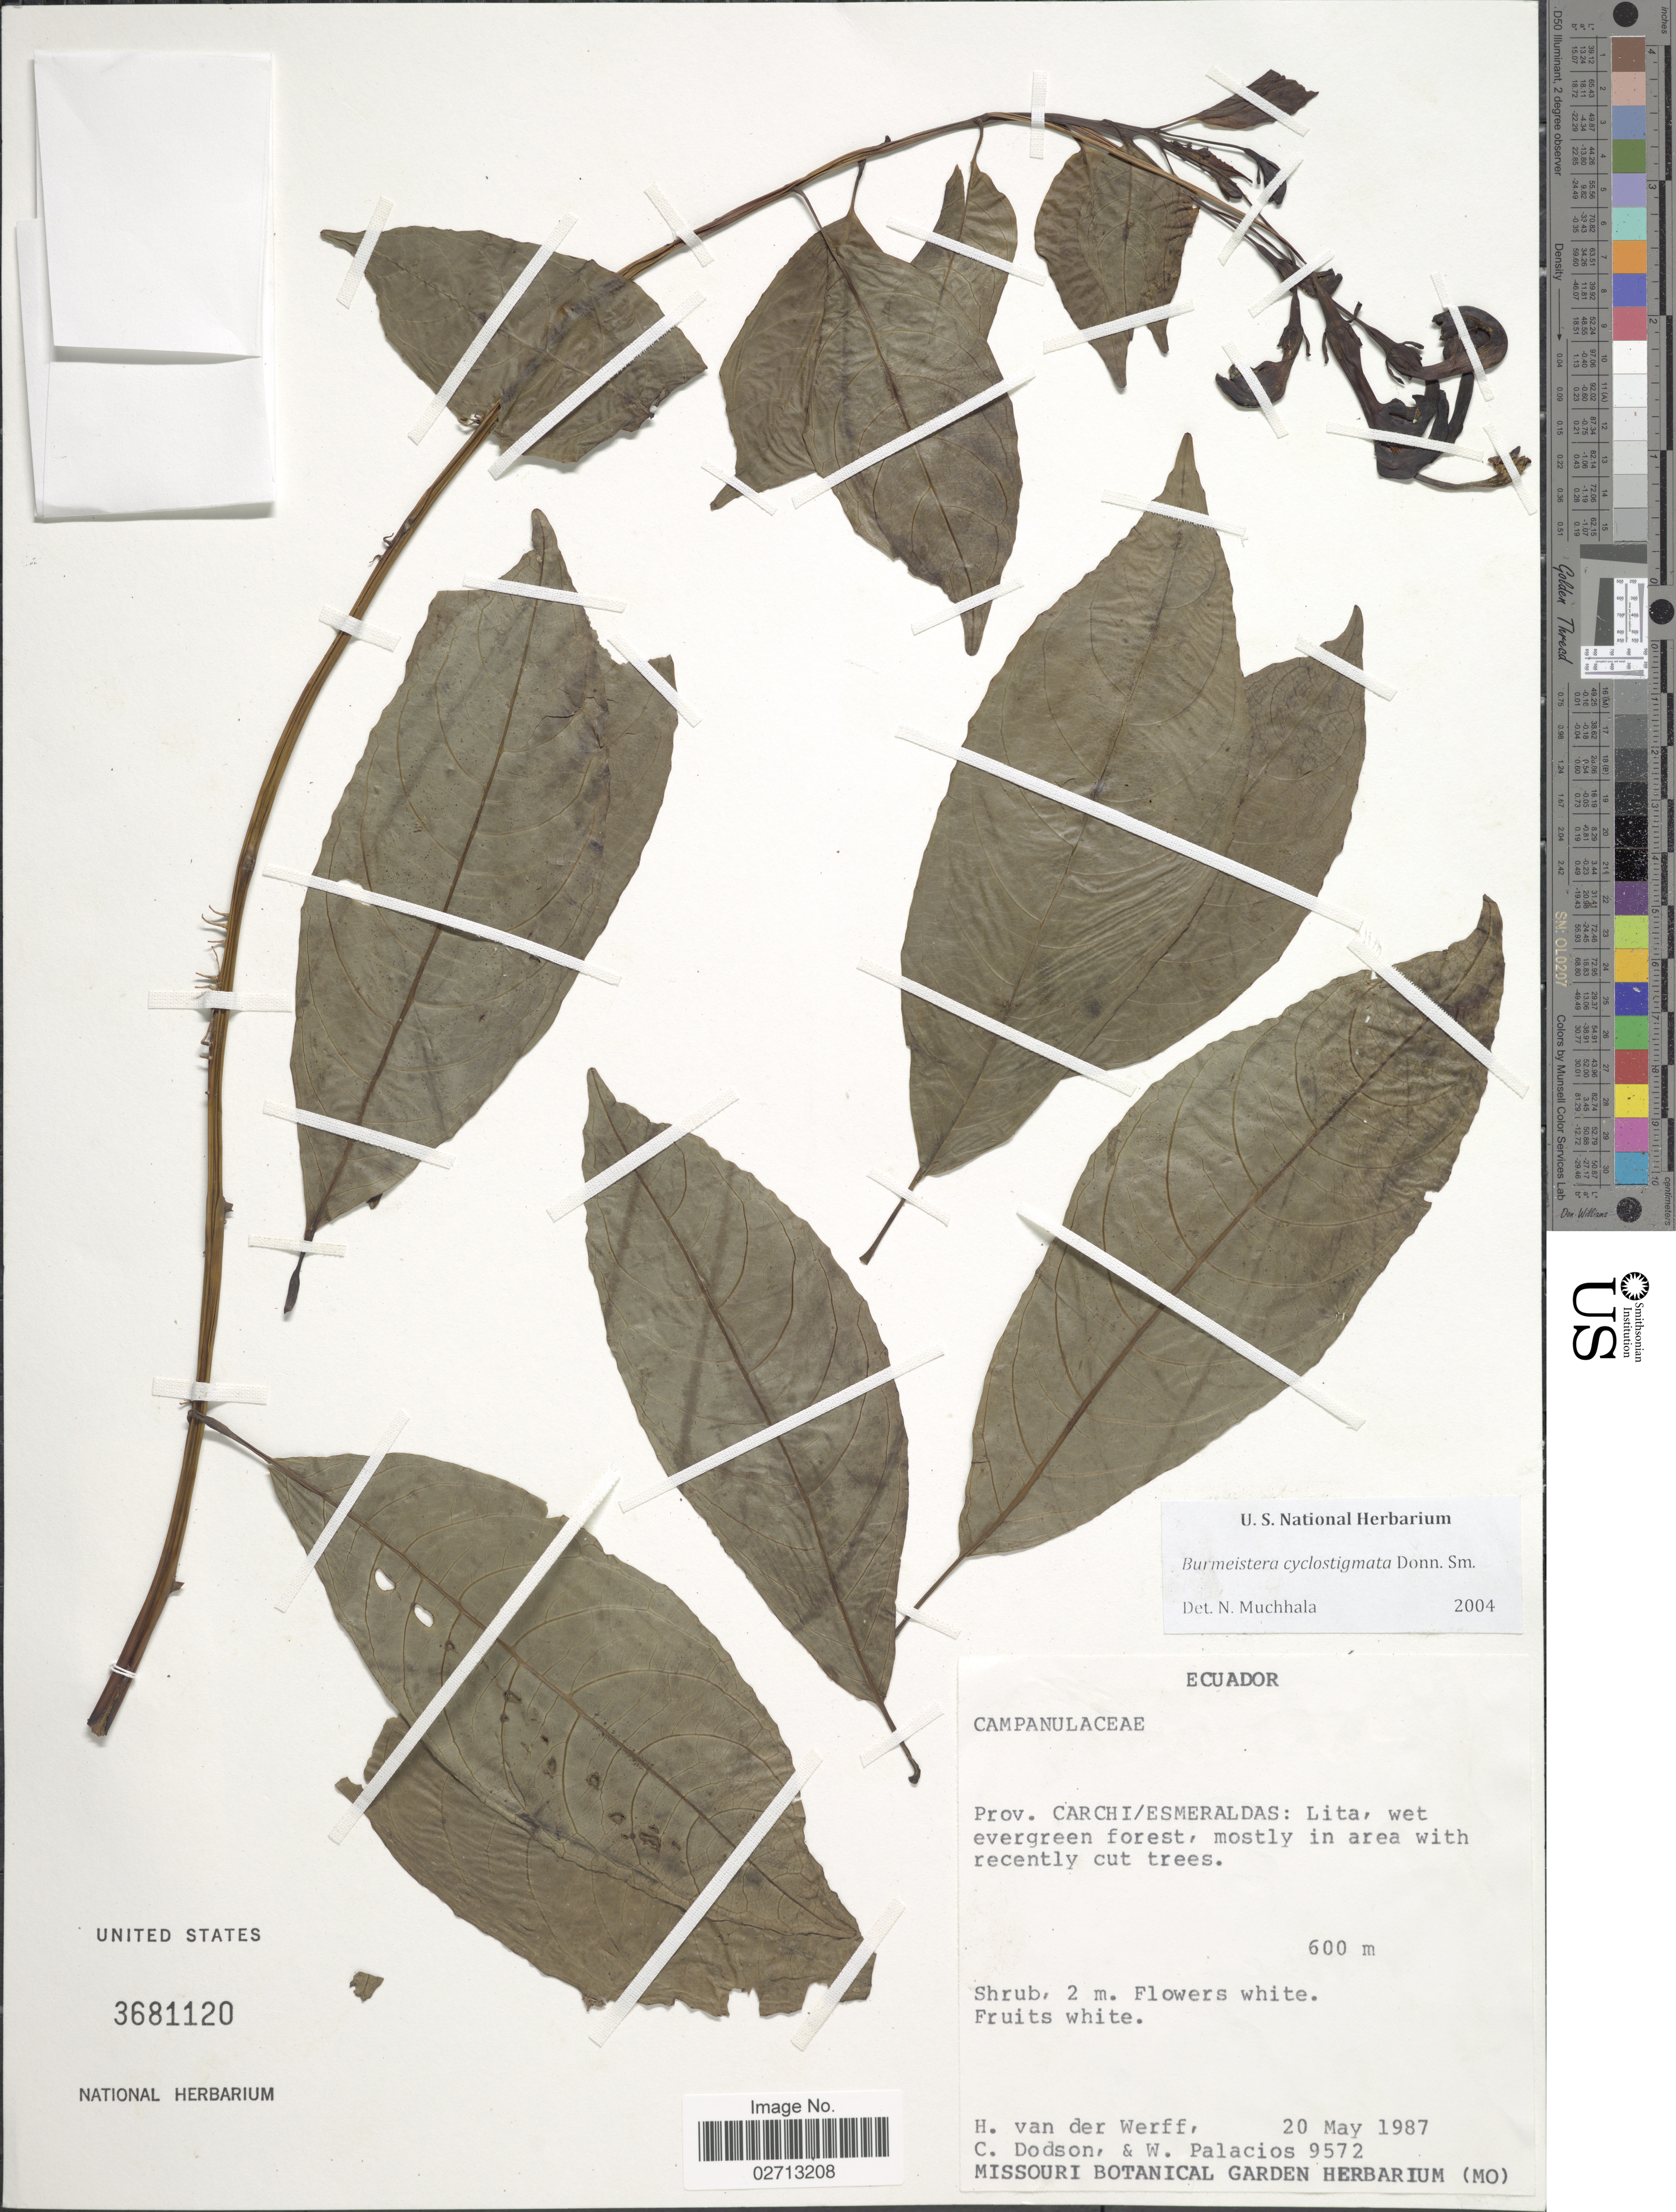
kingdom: Plantae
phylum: Tracheophyta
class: Magnoliopsida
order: Asterales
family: Campanulaceae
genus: Burmeistera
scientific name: Burmeistera cyclostigmata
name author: Donn. Sm.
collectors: H. van der Werff, C. Dodson & W. Palacios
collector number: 9572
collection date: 1987-05-20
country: Ecuador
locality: Prov. Carchi/Esmeraldas: Lita, wet evergreen forest.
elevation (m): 600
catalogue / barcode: US 3681120